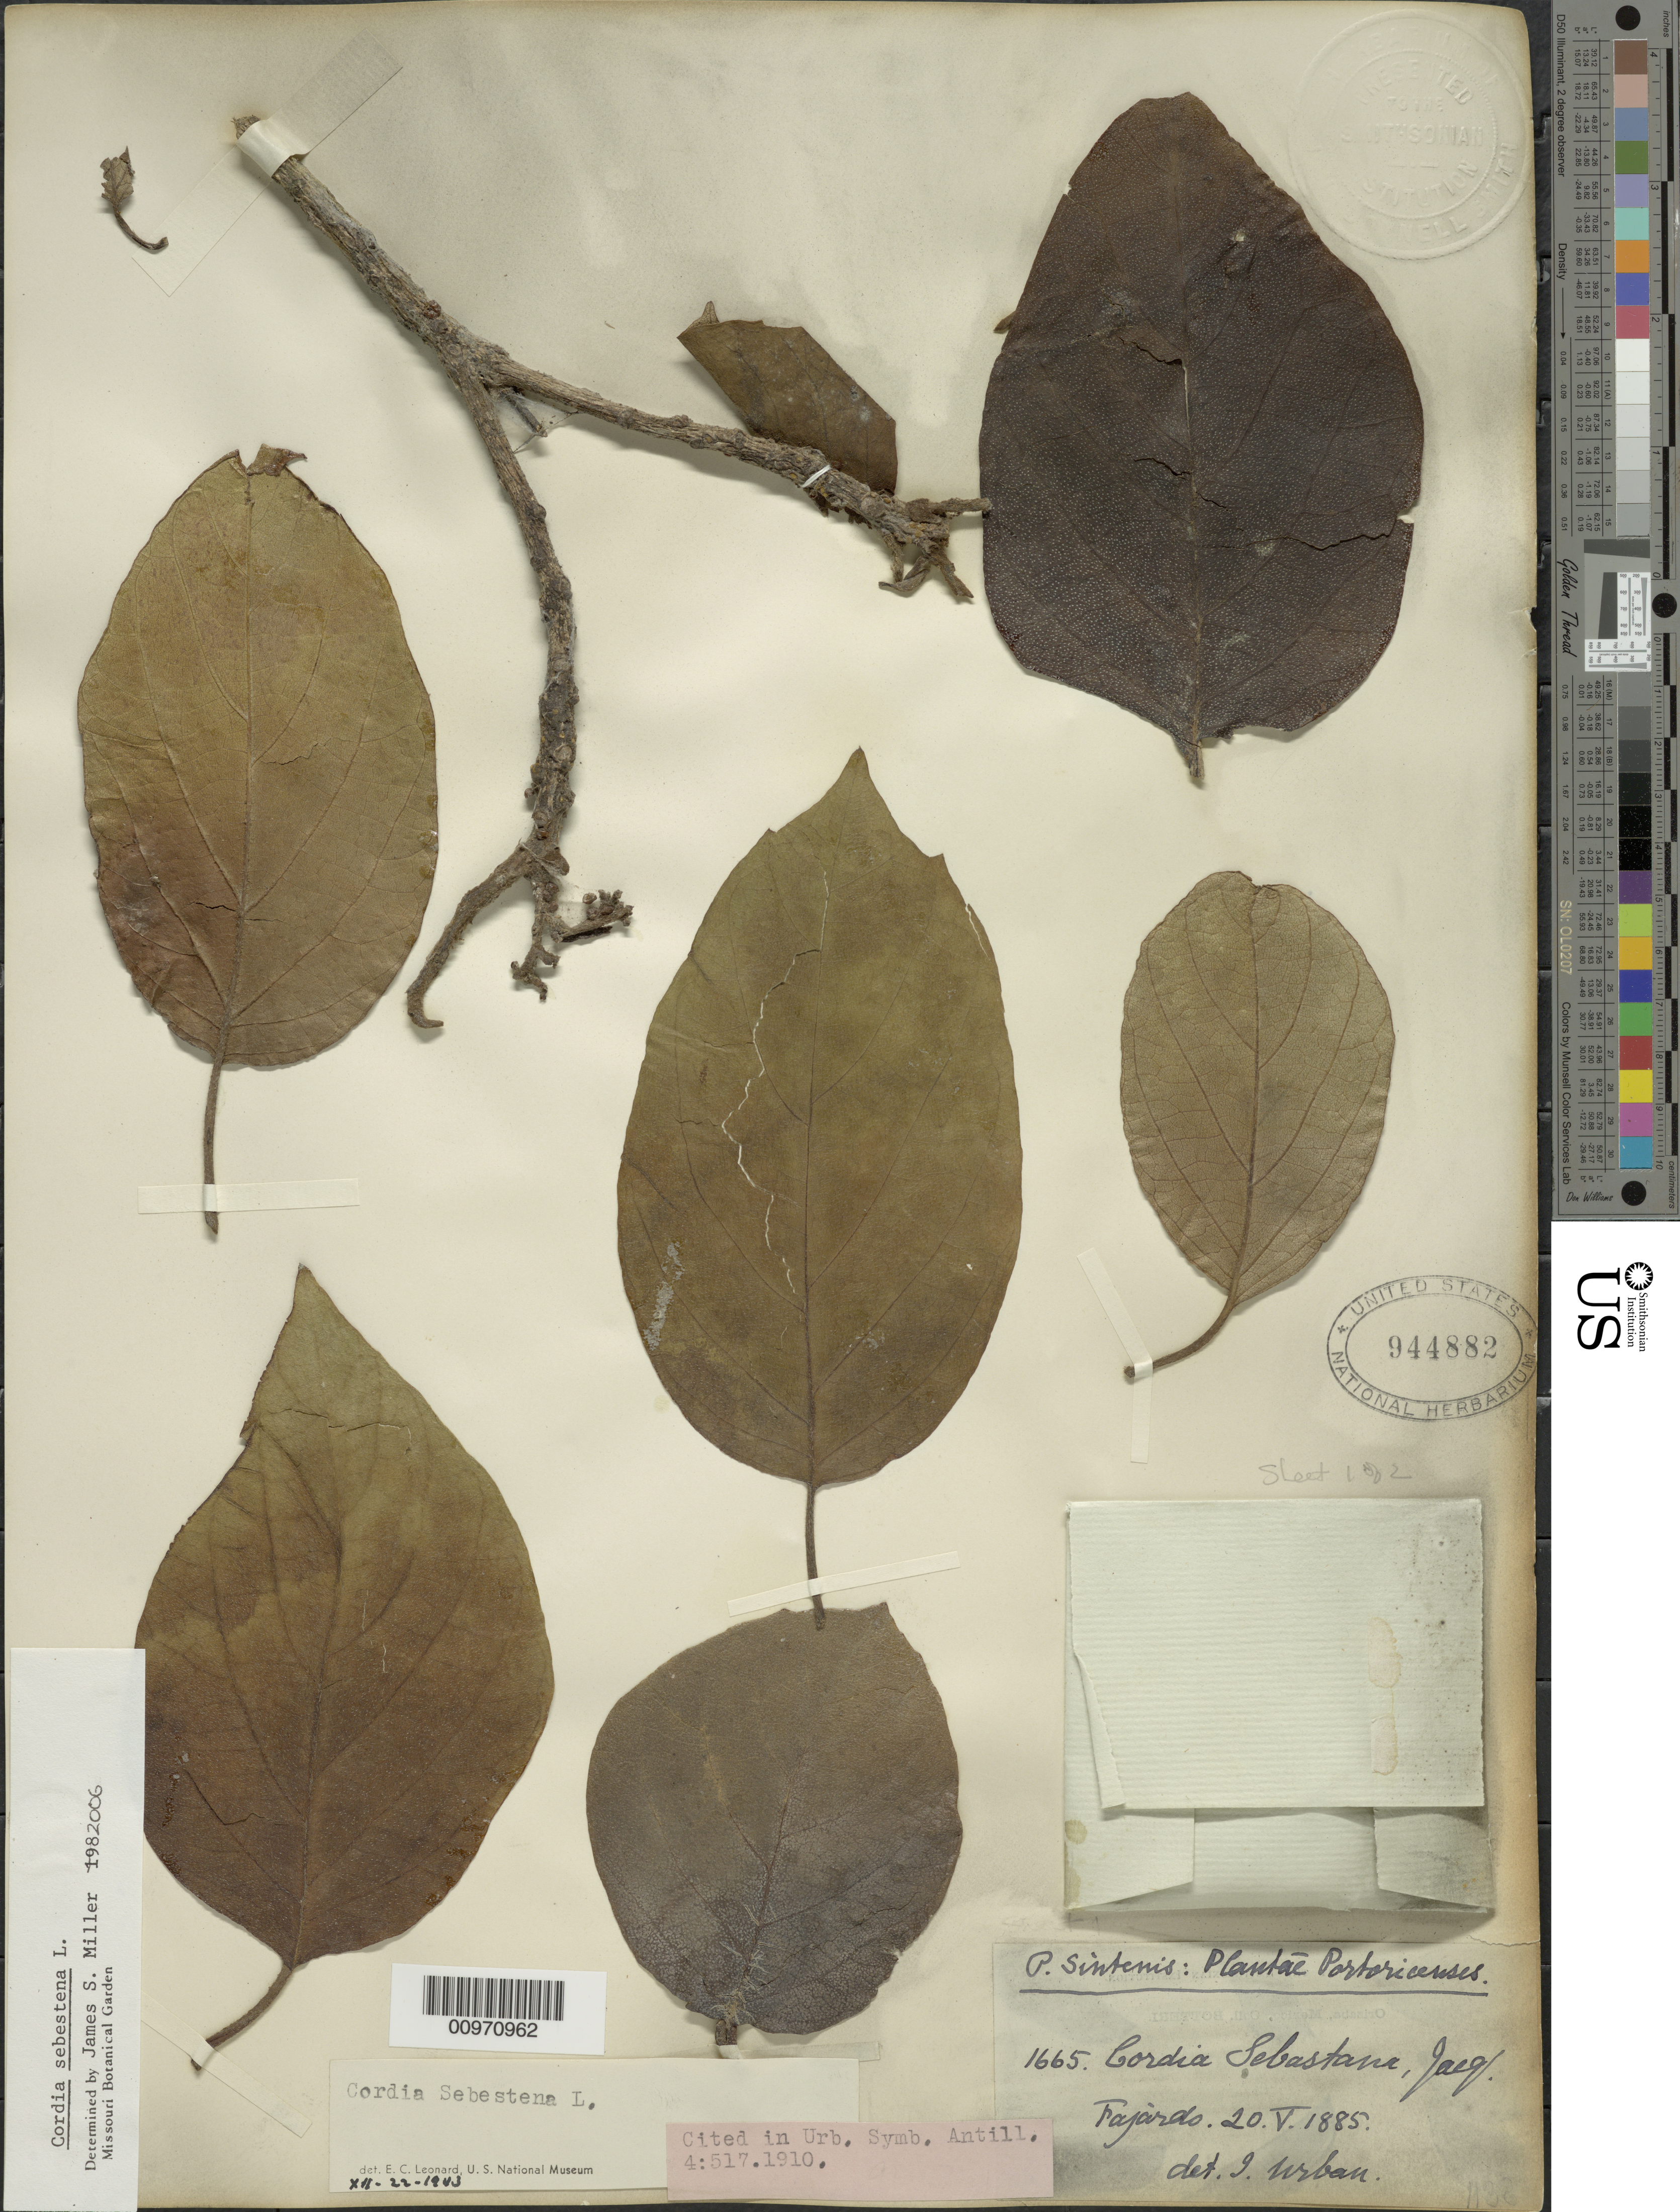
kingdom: Plantae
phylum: Tracheophyta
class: Magnoliopsida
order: Boraginales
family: Cordiaceae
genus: Cordia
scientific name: Cordia sebestena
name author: L.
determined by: Miller, James S., (MO), Missouri Botanical Garden (UNITED STATES)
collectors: P. Sintenis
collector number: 1665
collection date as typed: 20 May 1885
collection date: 1885-05-20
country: Puerto Rico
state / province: Fajardo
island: Puerto Rico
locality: Fajardo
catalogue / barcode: US 944882